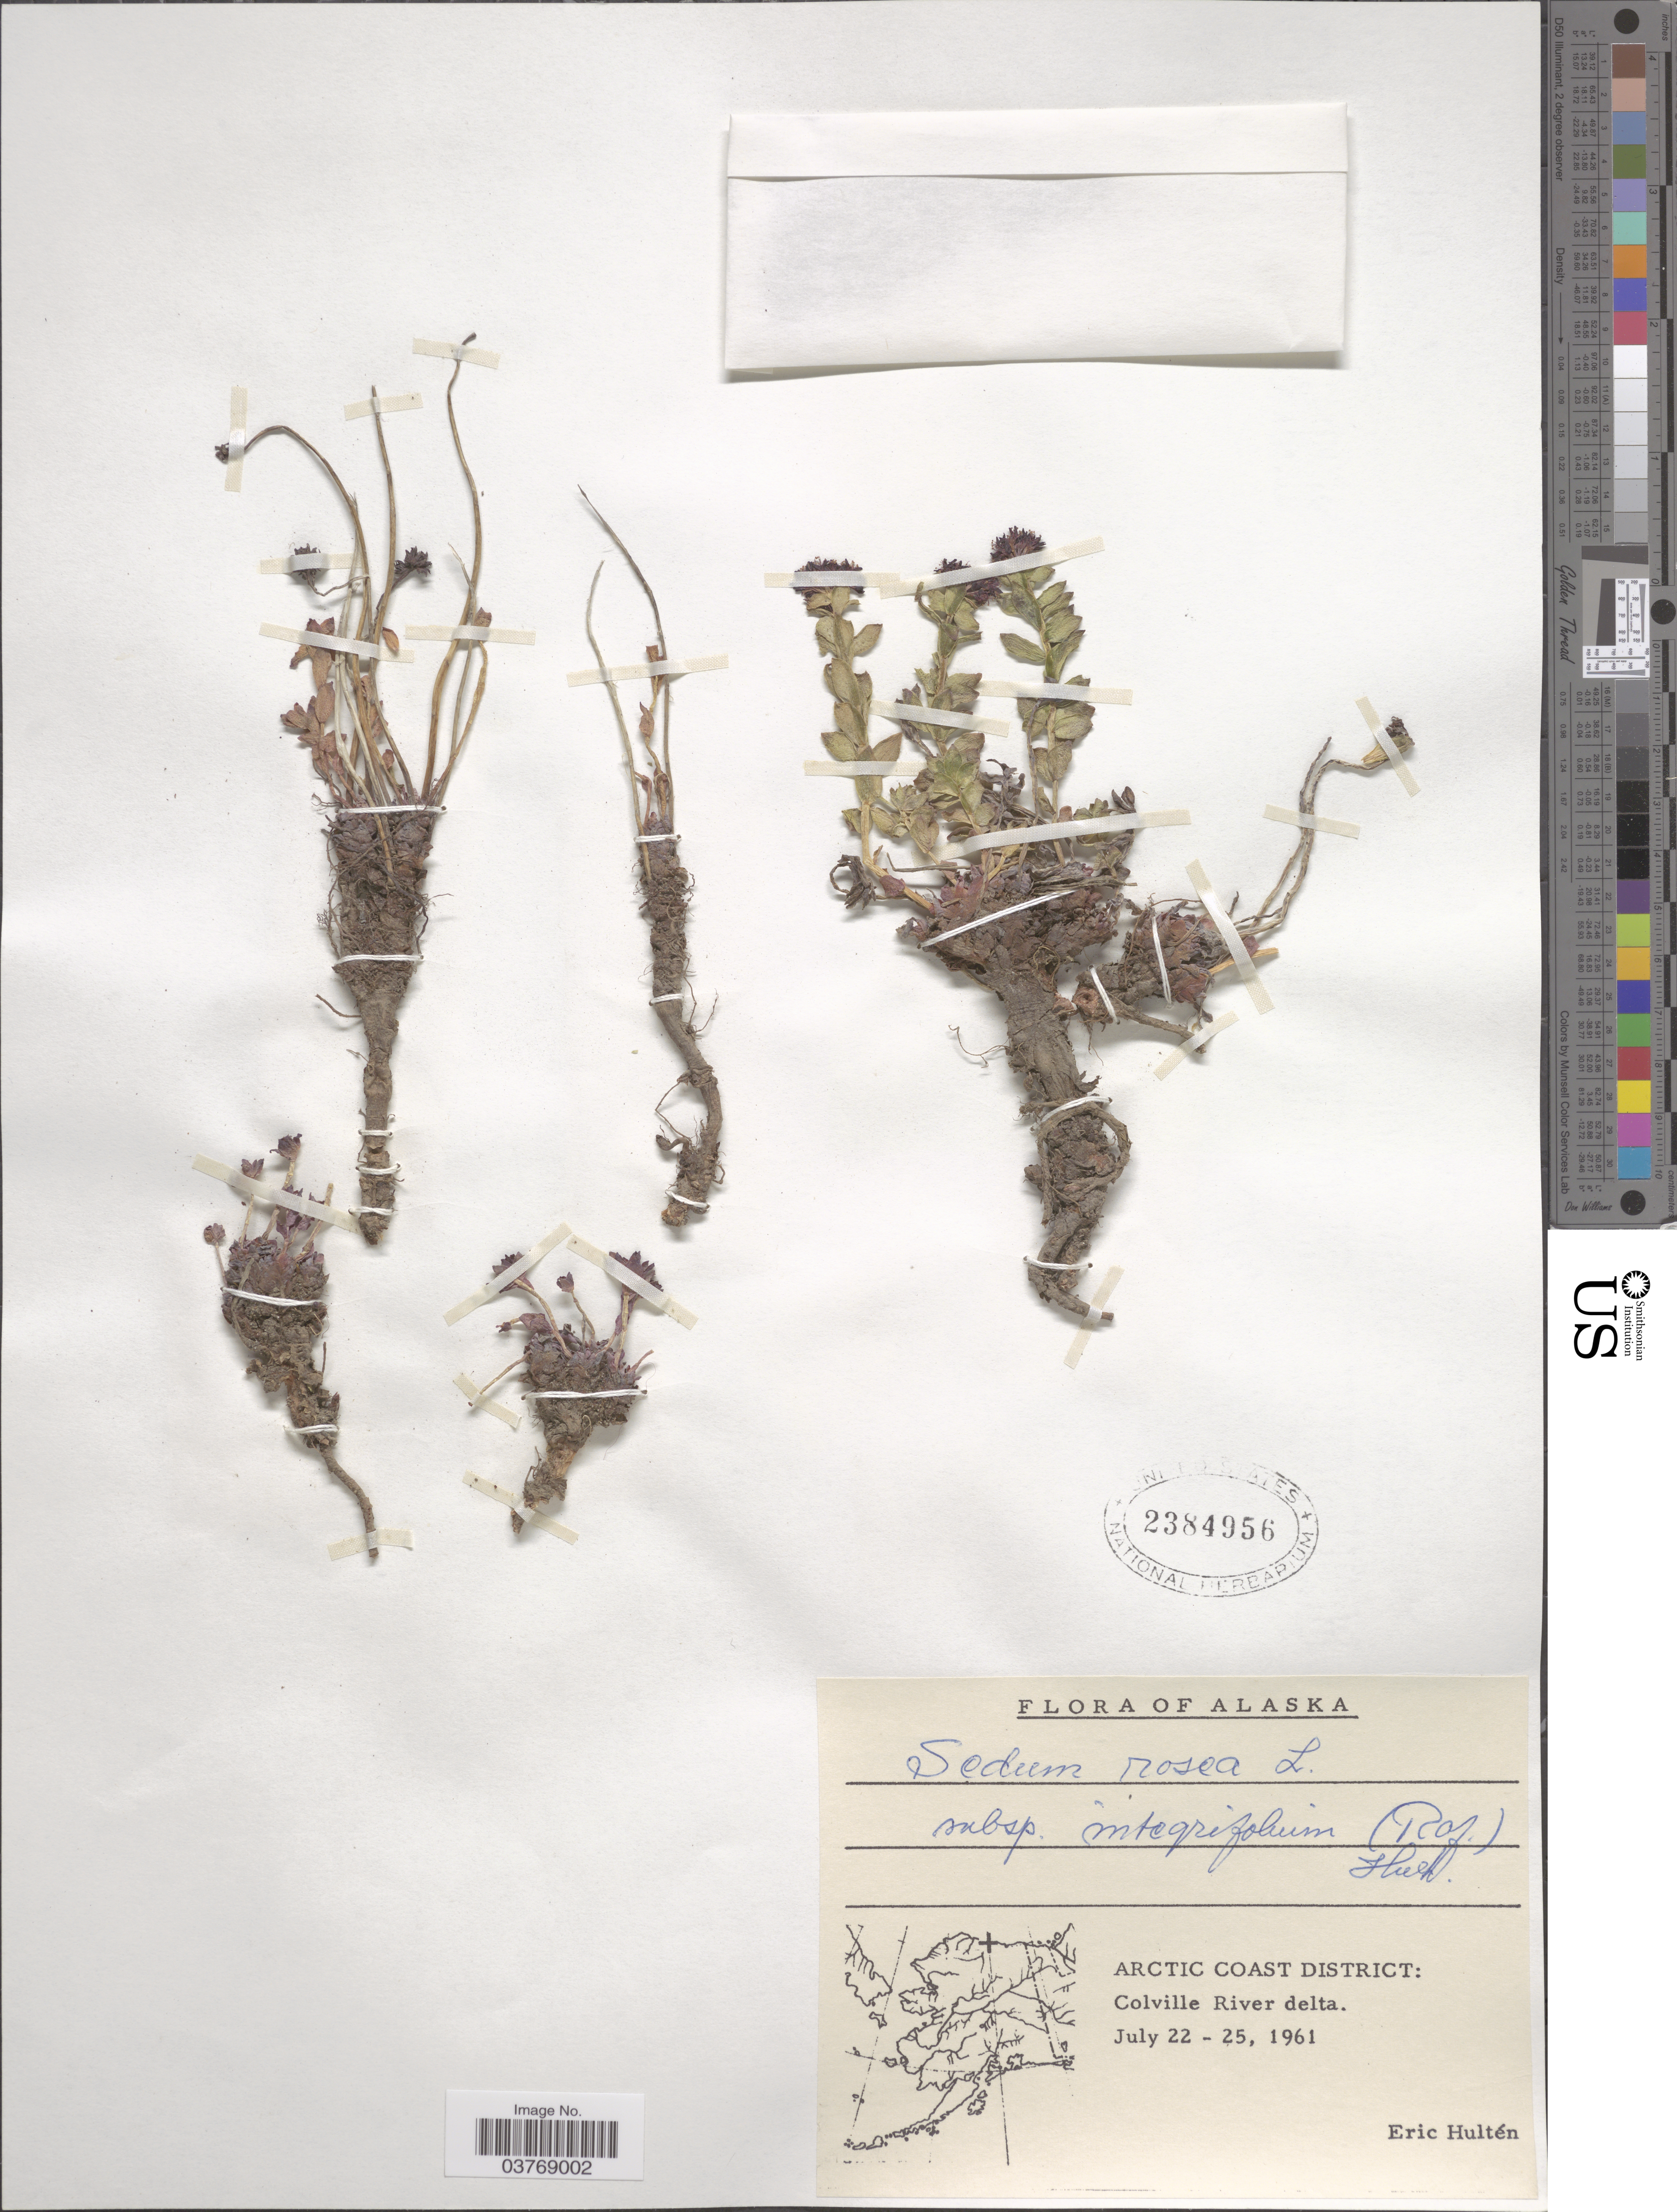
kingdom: Plantae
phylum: Tracheophyta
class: Magnoliopsida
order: Saxifragales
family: Crassulaceae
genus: Rhodiola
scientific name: Rhodiola integrifolia subsp. integrifolia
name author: Raf.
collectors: E. G. Hultén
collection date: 1961-07-22/1961-07-25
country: United States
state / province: Alaska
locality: Arctic Coast District: Colville River delta.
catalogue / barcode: US 2384956